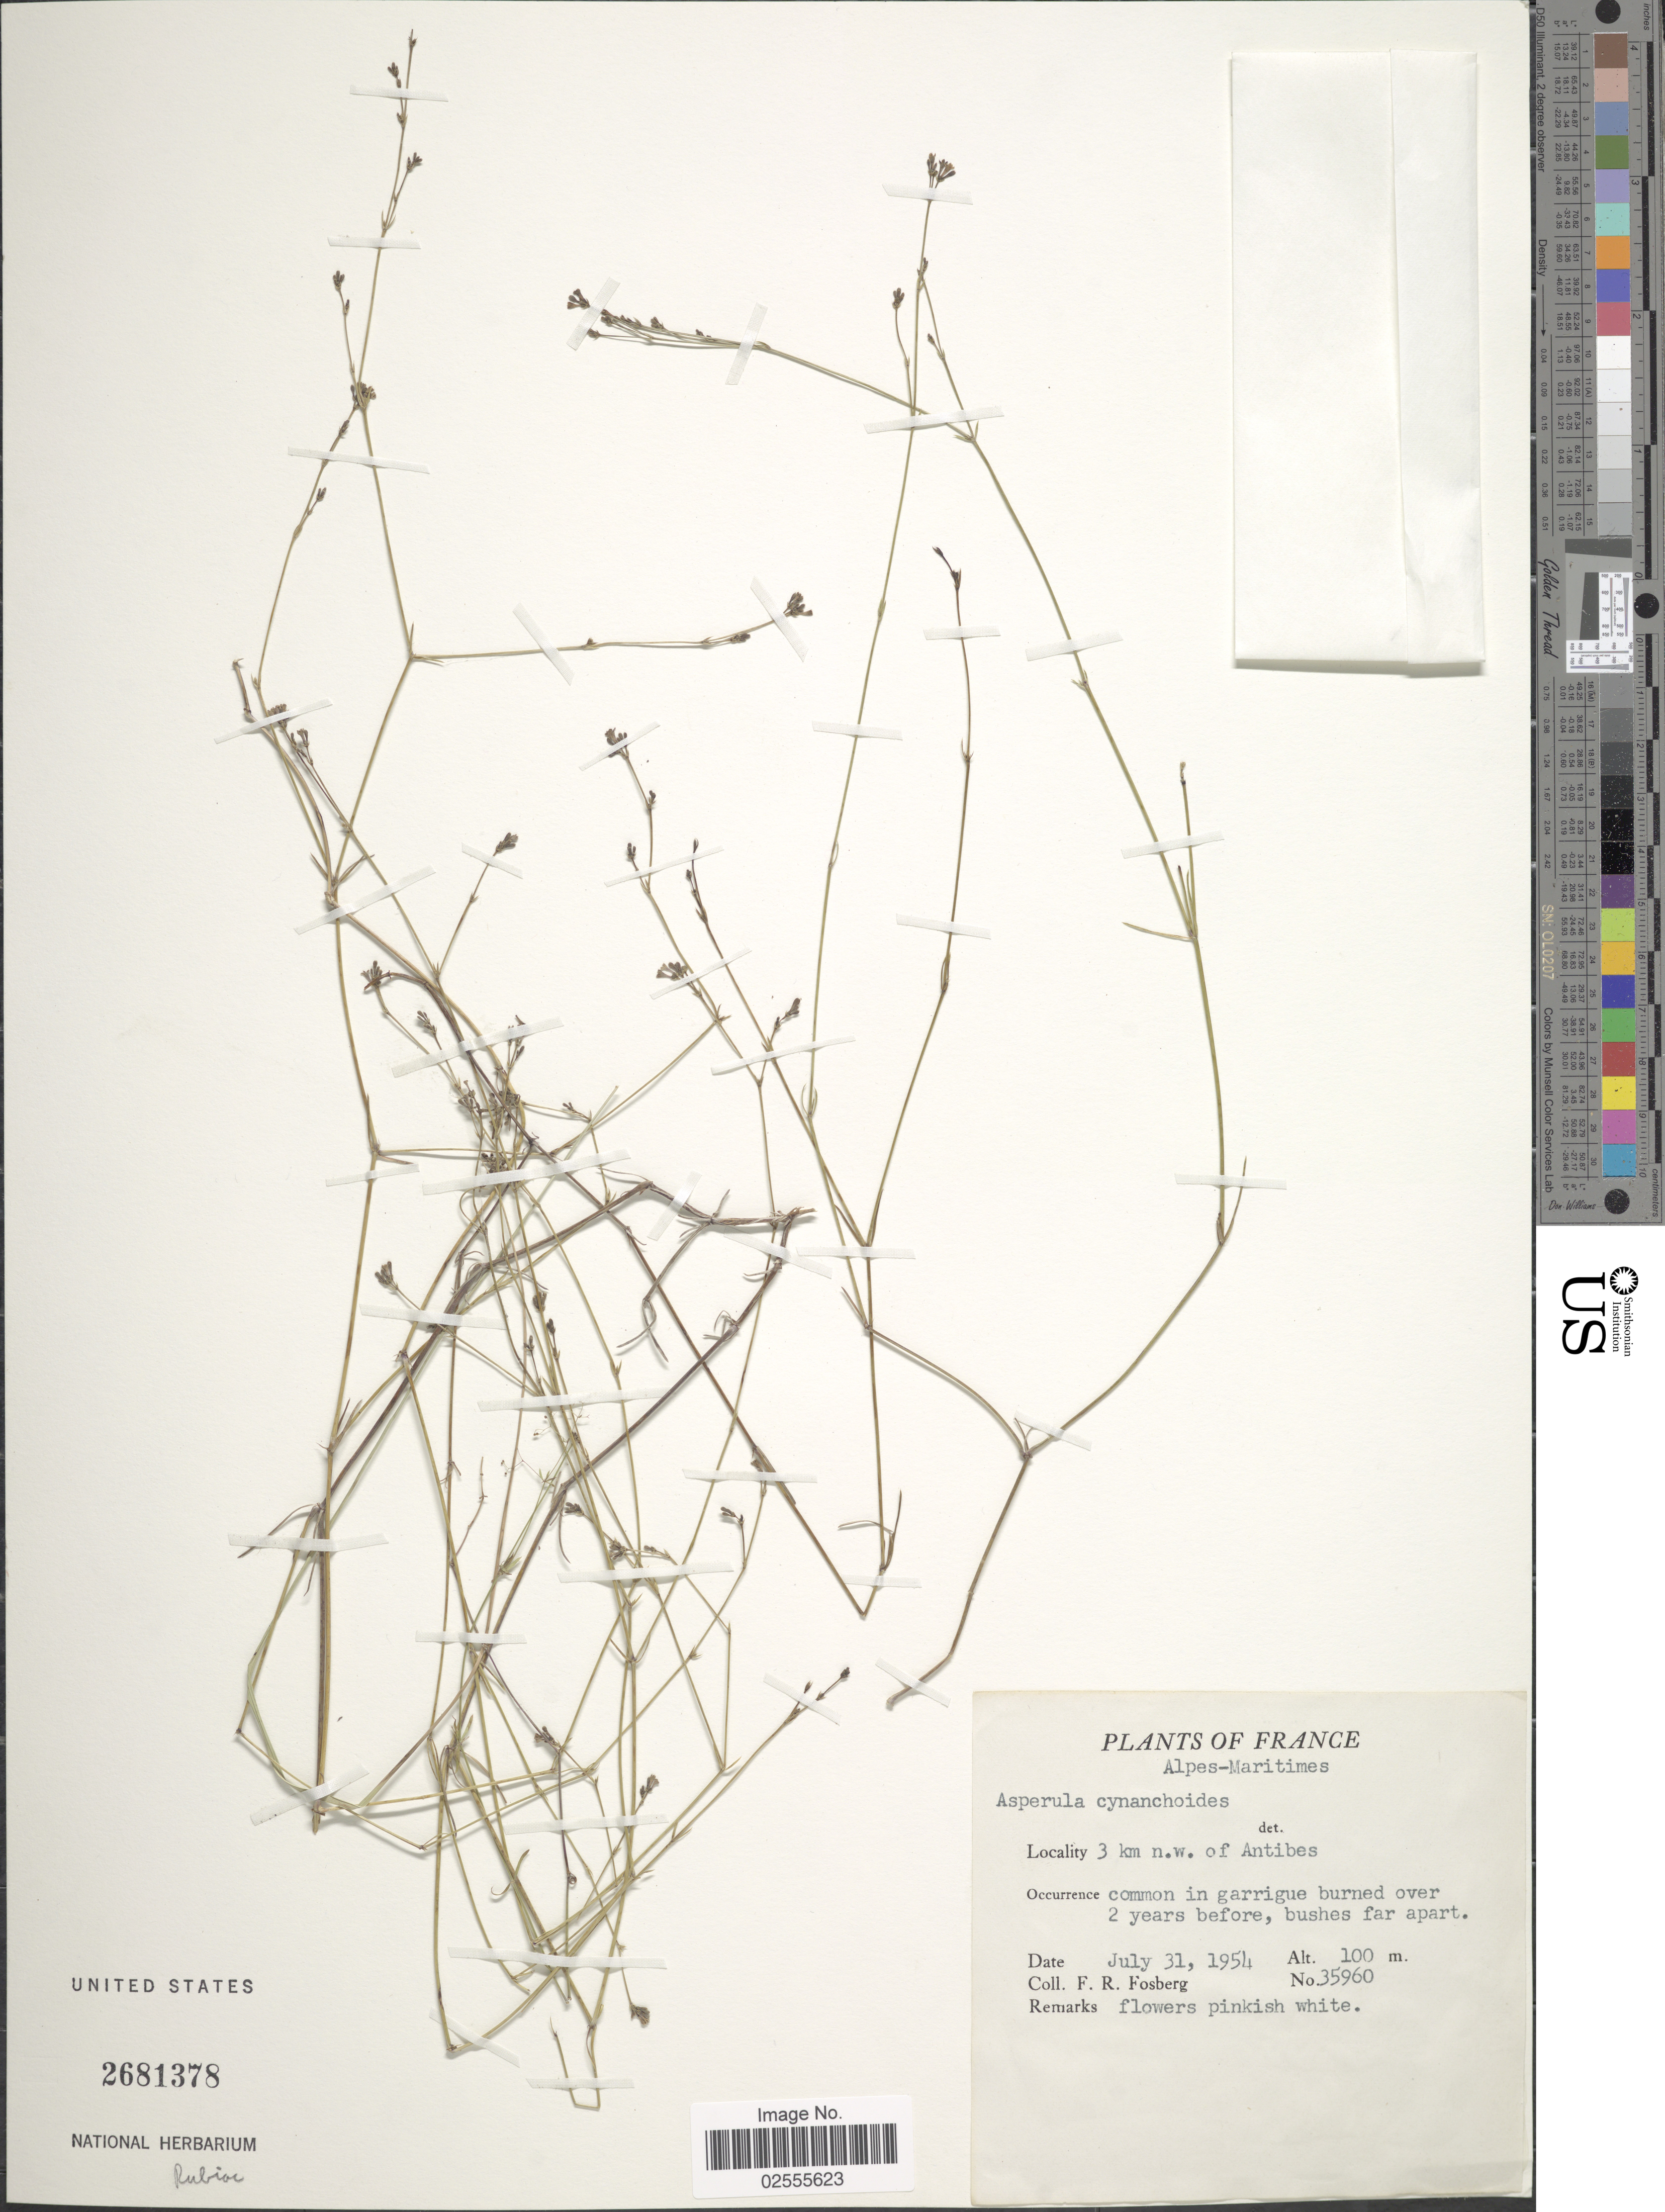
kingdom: Plantae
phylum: Tracheophyta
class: Magnoliopsida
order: Gentianales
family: Rubiaceae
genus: Asperula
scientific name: Asperula cynanchica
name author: L.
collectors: F. R. Fosberg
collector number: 35960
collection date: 1954-07-31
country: France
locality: Alpes-Maritimes, 3 km. n.w. of Antibes.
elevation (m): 100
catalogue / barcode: US 2681378